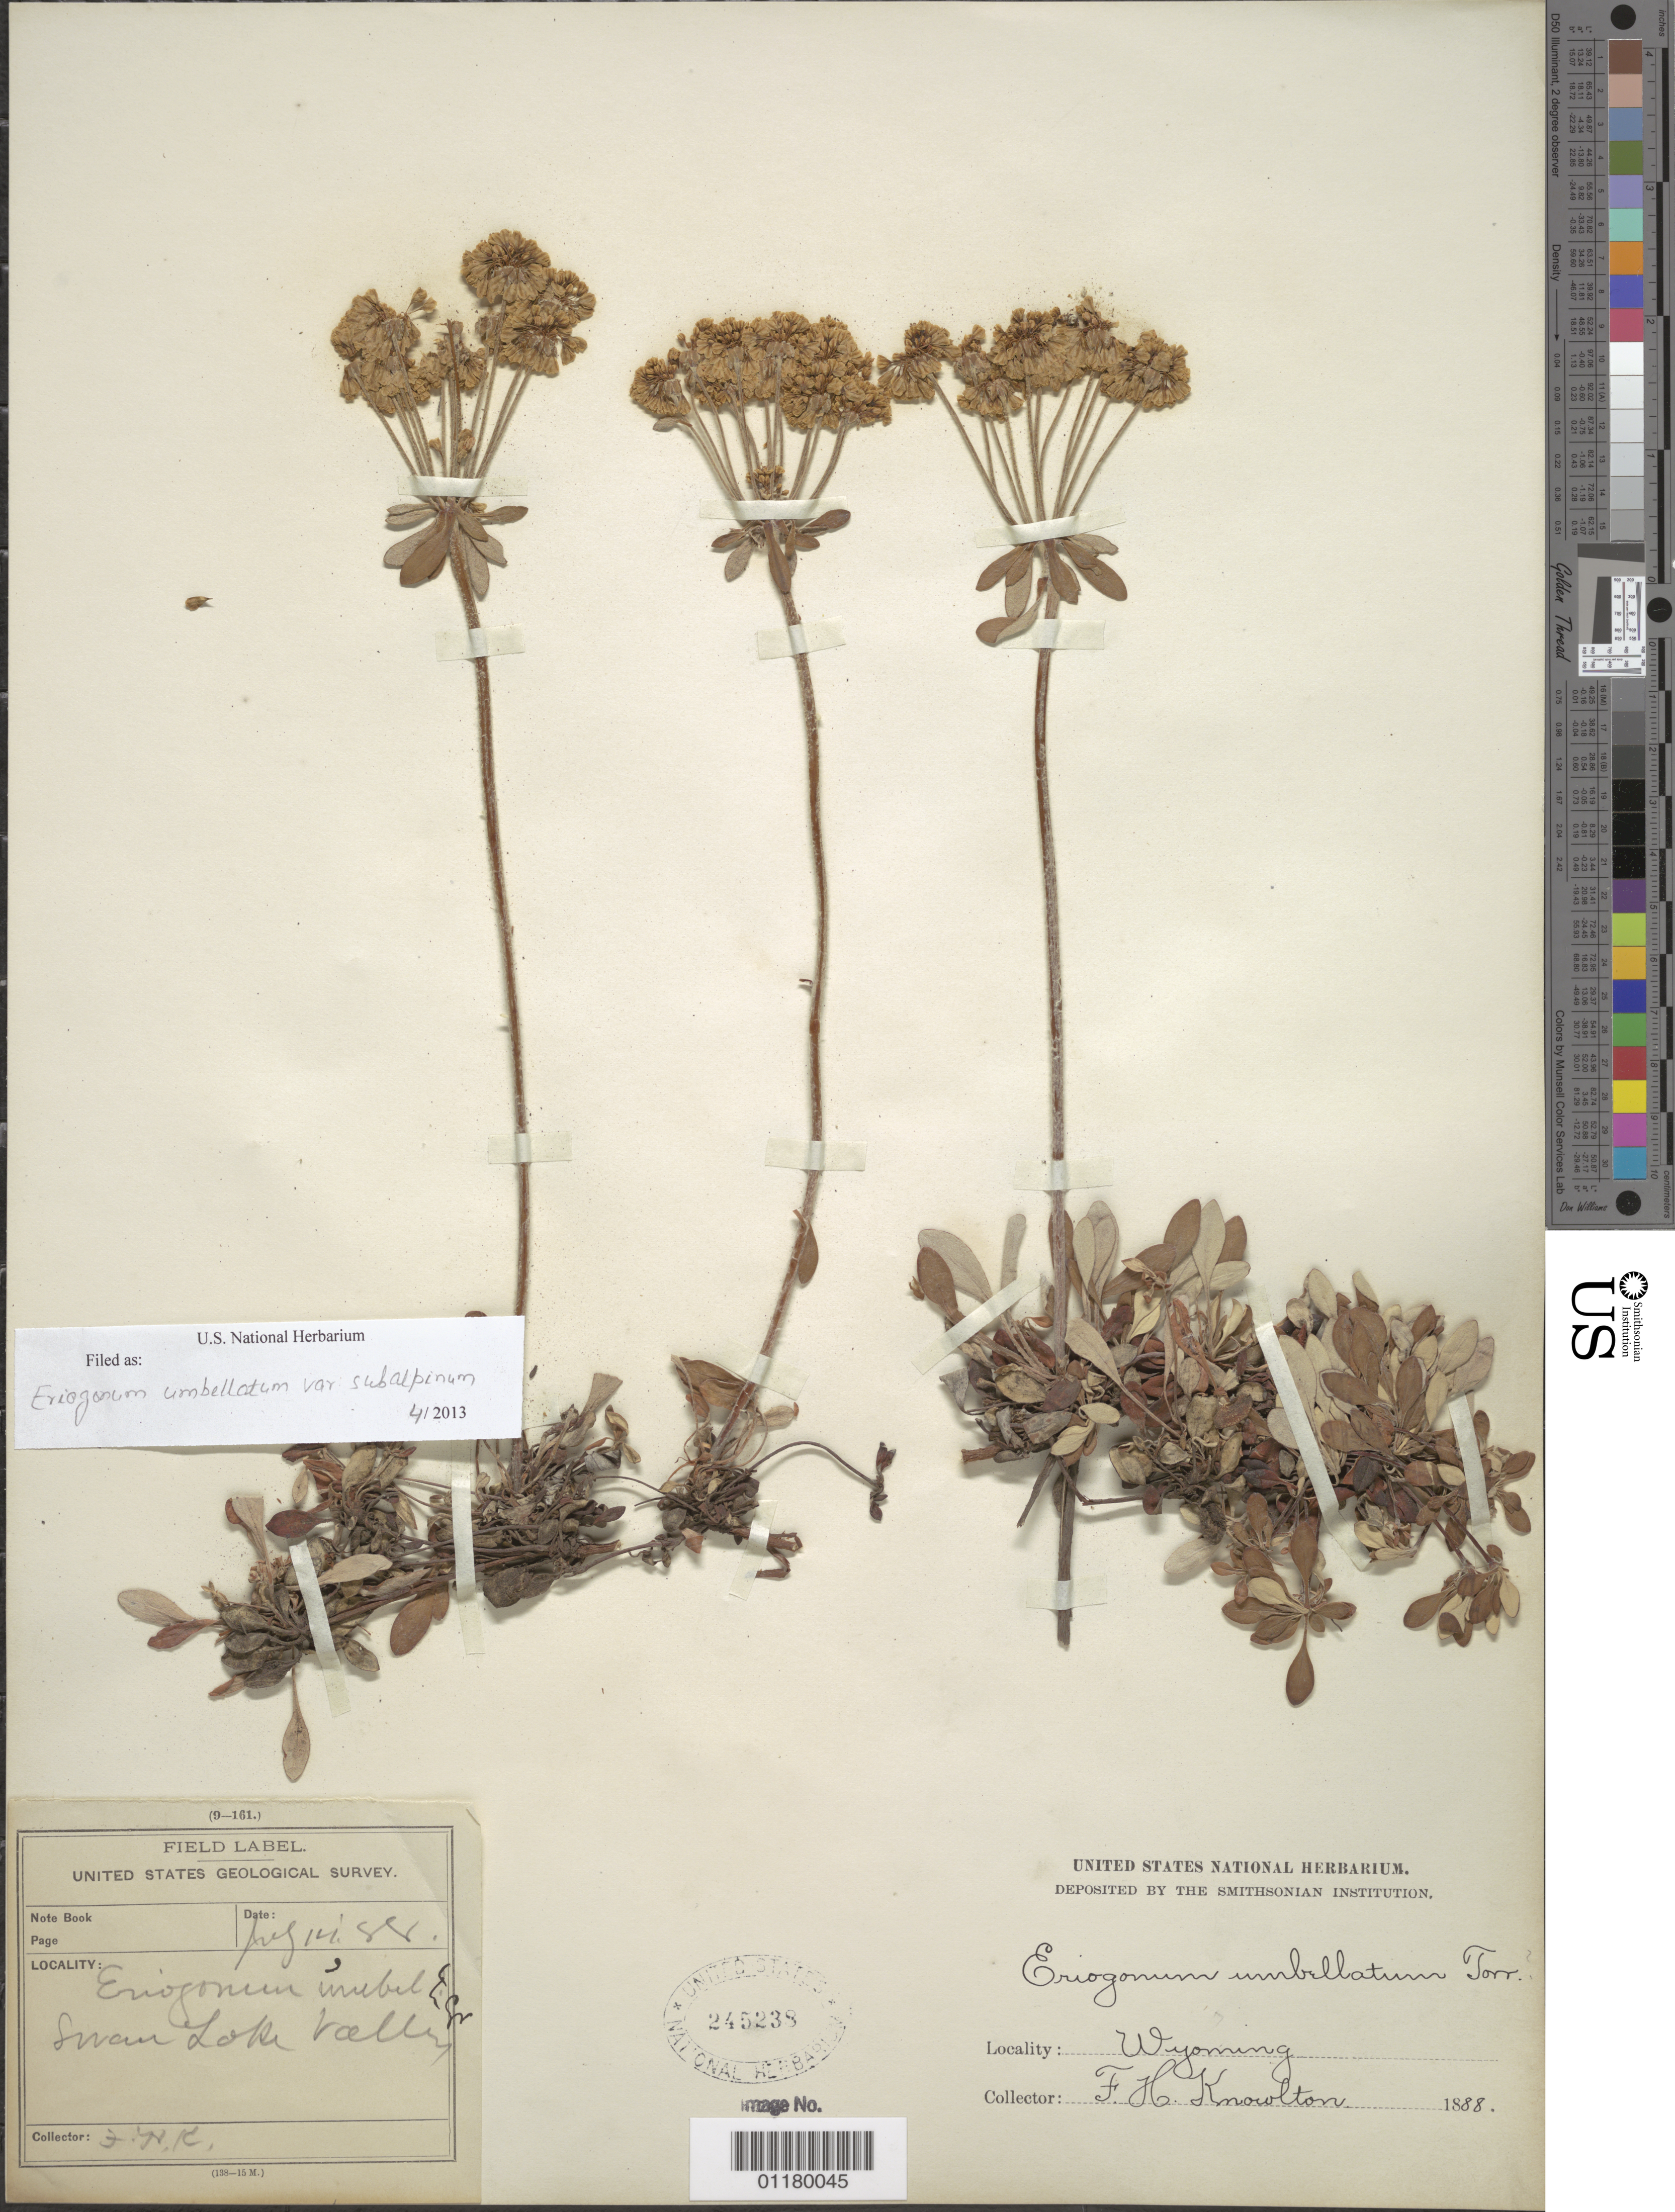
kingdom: Plantae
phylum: Tracheophyta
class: Magnoliopsida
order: Caryophyllales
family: Polygonaceae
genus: Eriogonum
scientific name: Eriogonum umbellatum var. subalpinum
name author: M.E. Jones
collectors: F. H. Knowlton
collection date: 1888-07-14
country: United States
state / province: Wyoming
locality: Swan Lake Valley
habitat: Dry, sandy soil.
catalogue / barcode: US 245238